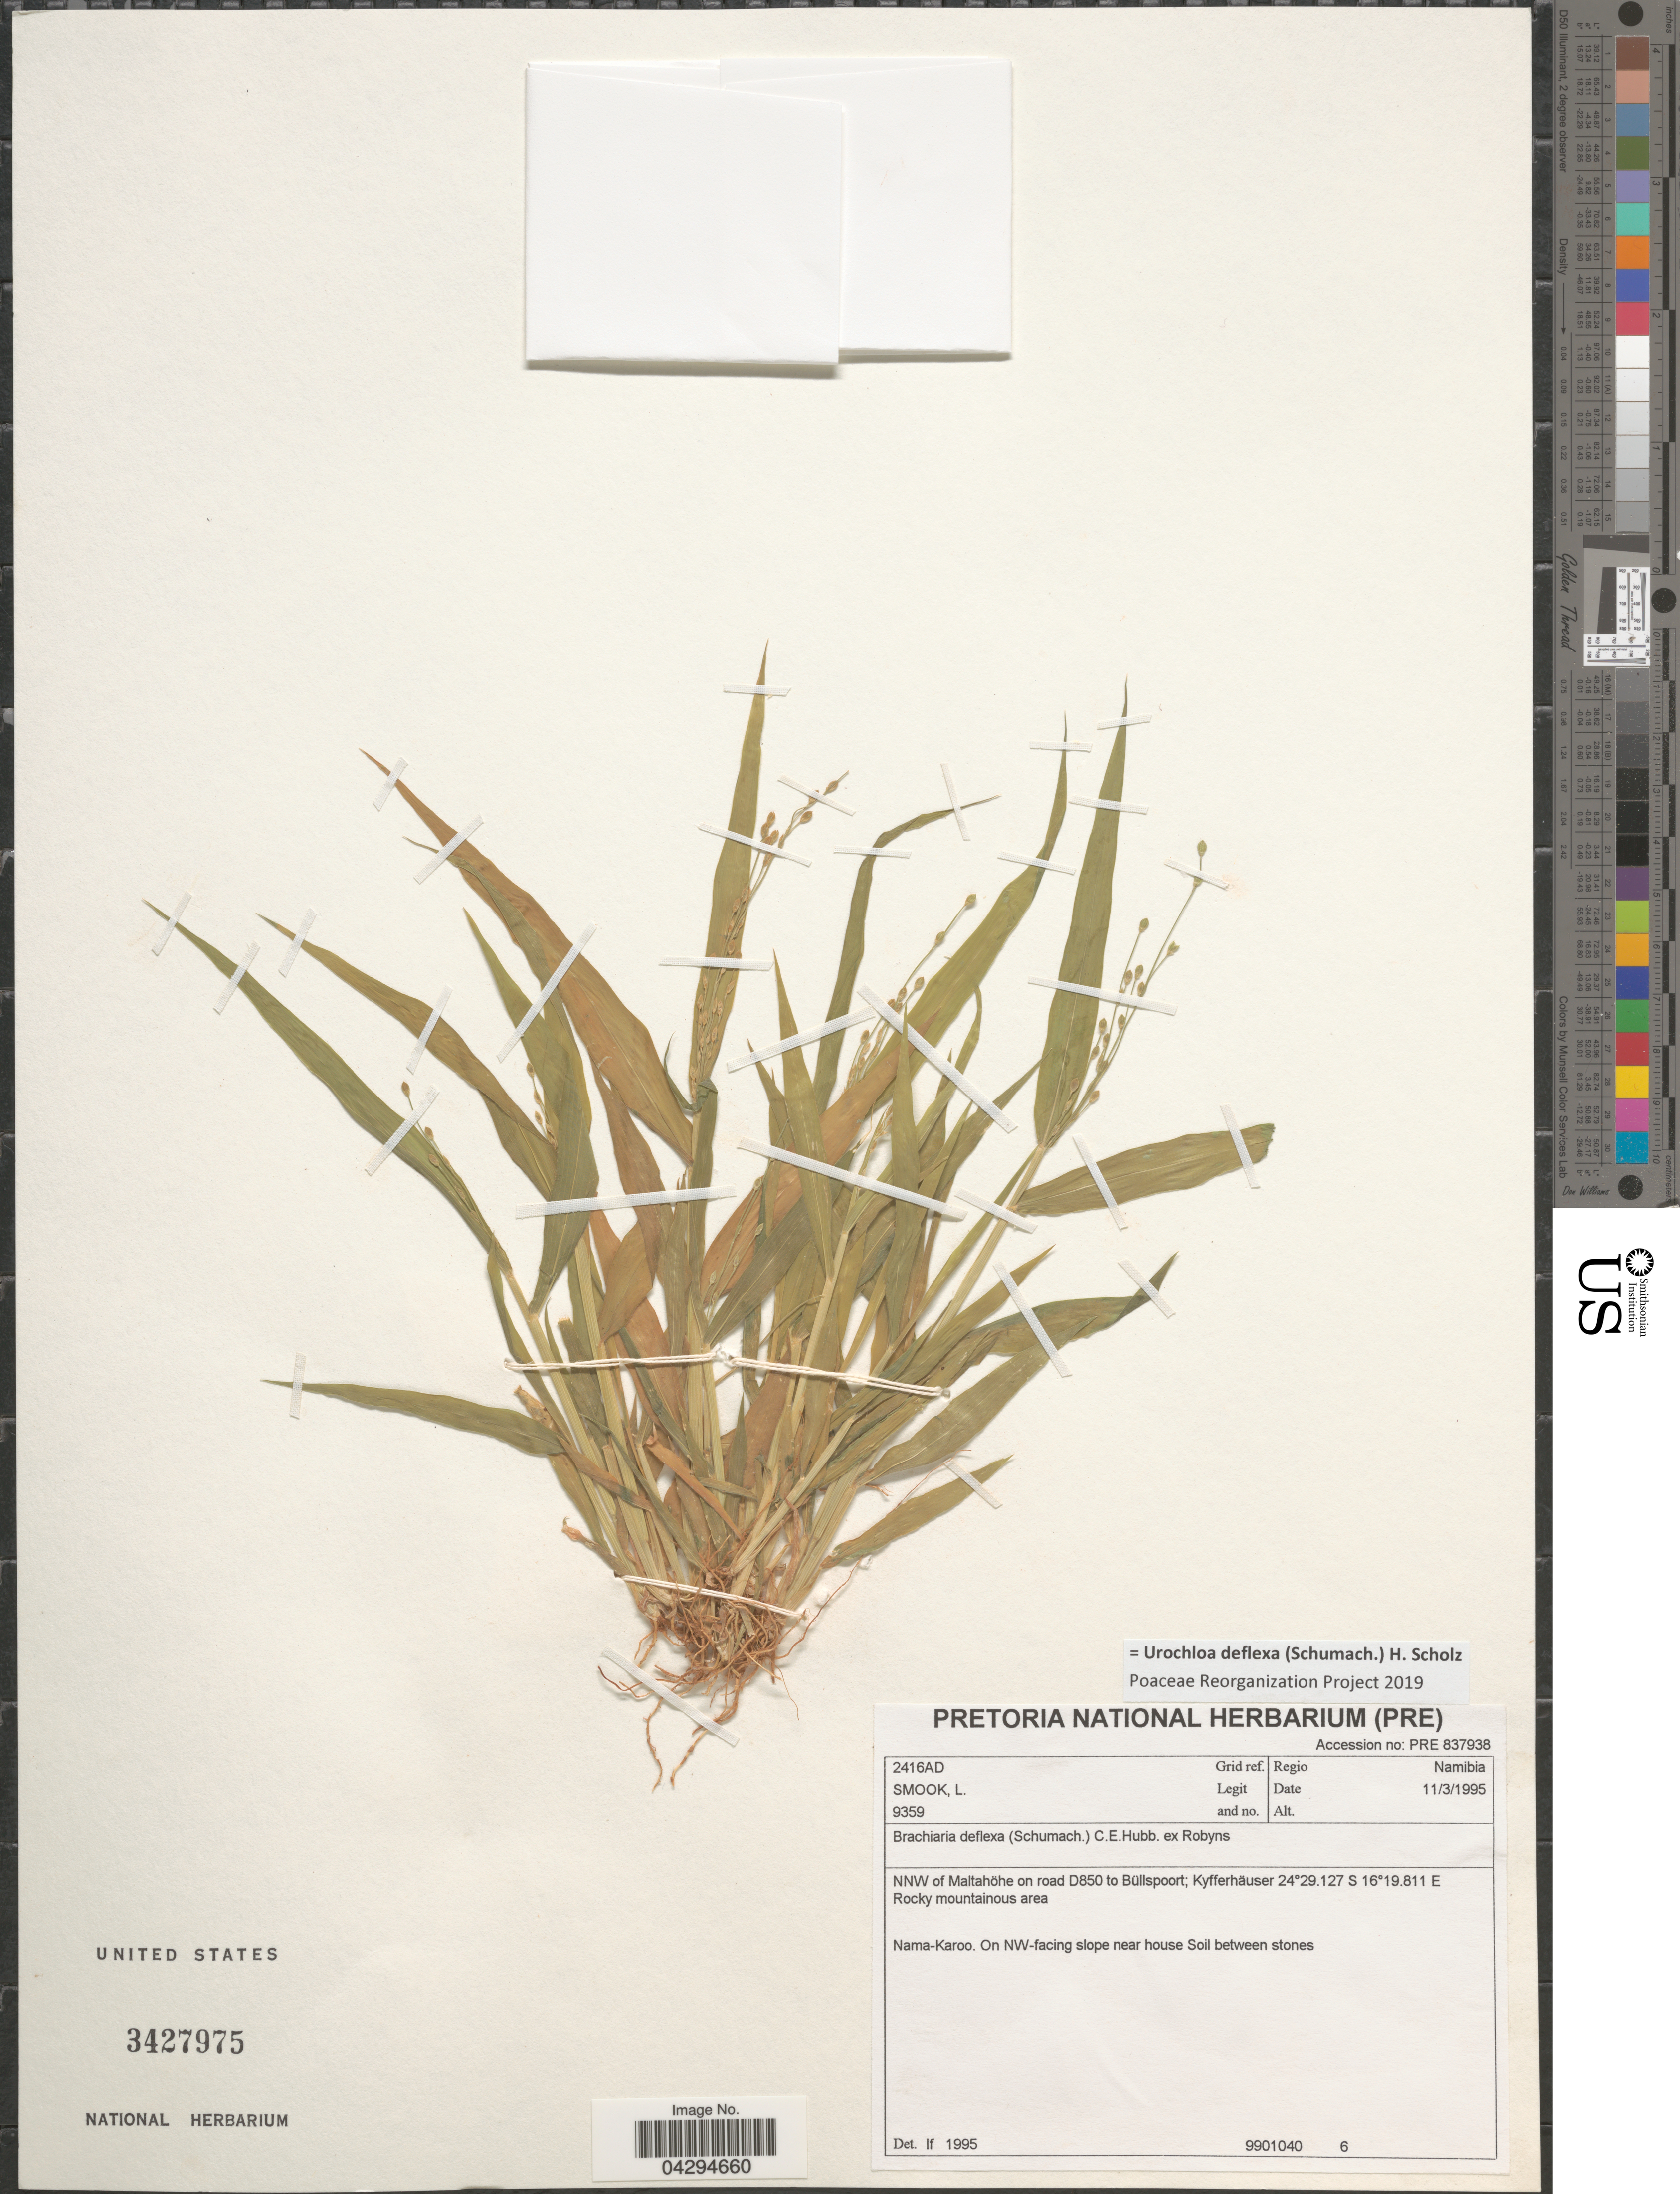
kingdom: Plantae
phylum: Tracheophyta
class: Liliopsida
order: Poales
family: Poaceae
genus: Urochloa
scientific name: Urochloa deflexa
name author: (Schumach.) H. Scholz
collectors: L. Smook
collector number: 9359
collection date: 1995-03-11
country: Namibia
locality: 2416AD Grid ref. Regio Namibia. NNW of Maltahöhe on road D850 to Büllspoort; Kyfferhäuser. Rocky mountainous area. Nama-Karoo. On NW-facing slope near house Soil between stones.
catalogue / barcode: US 3427975